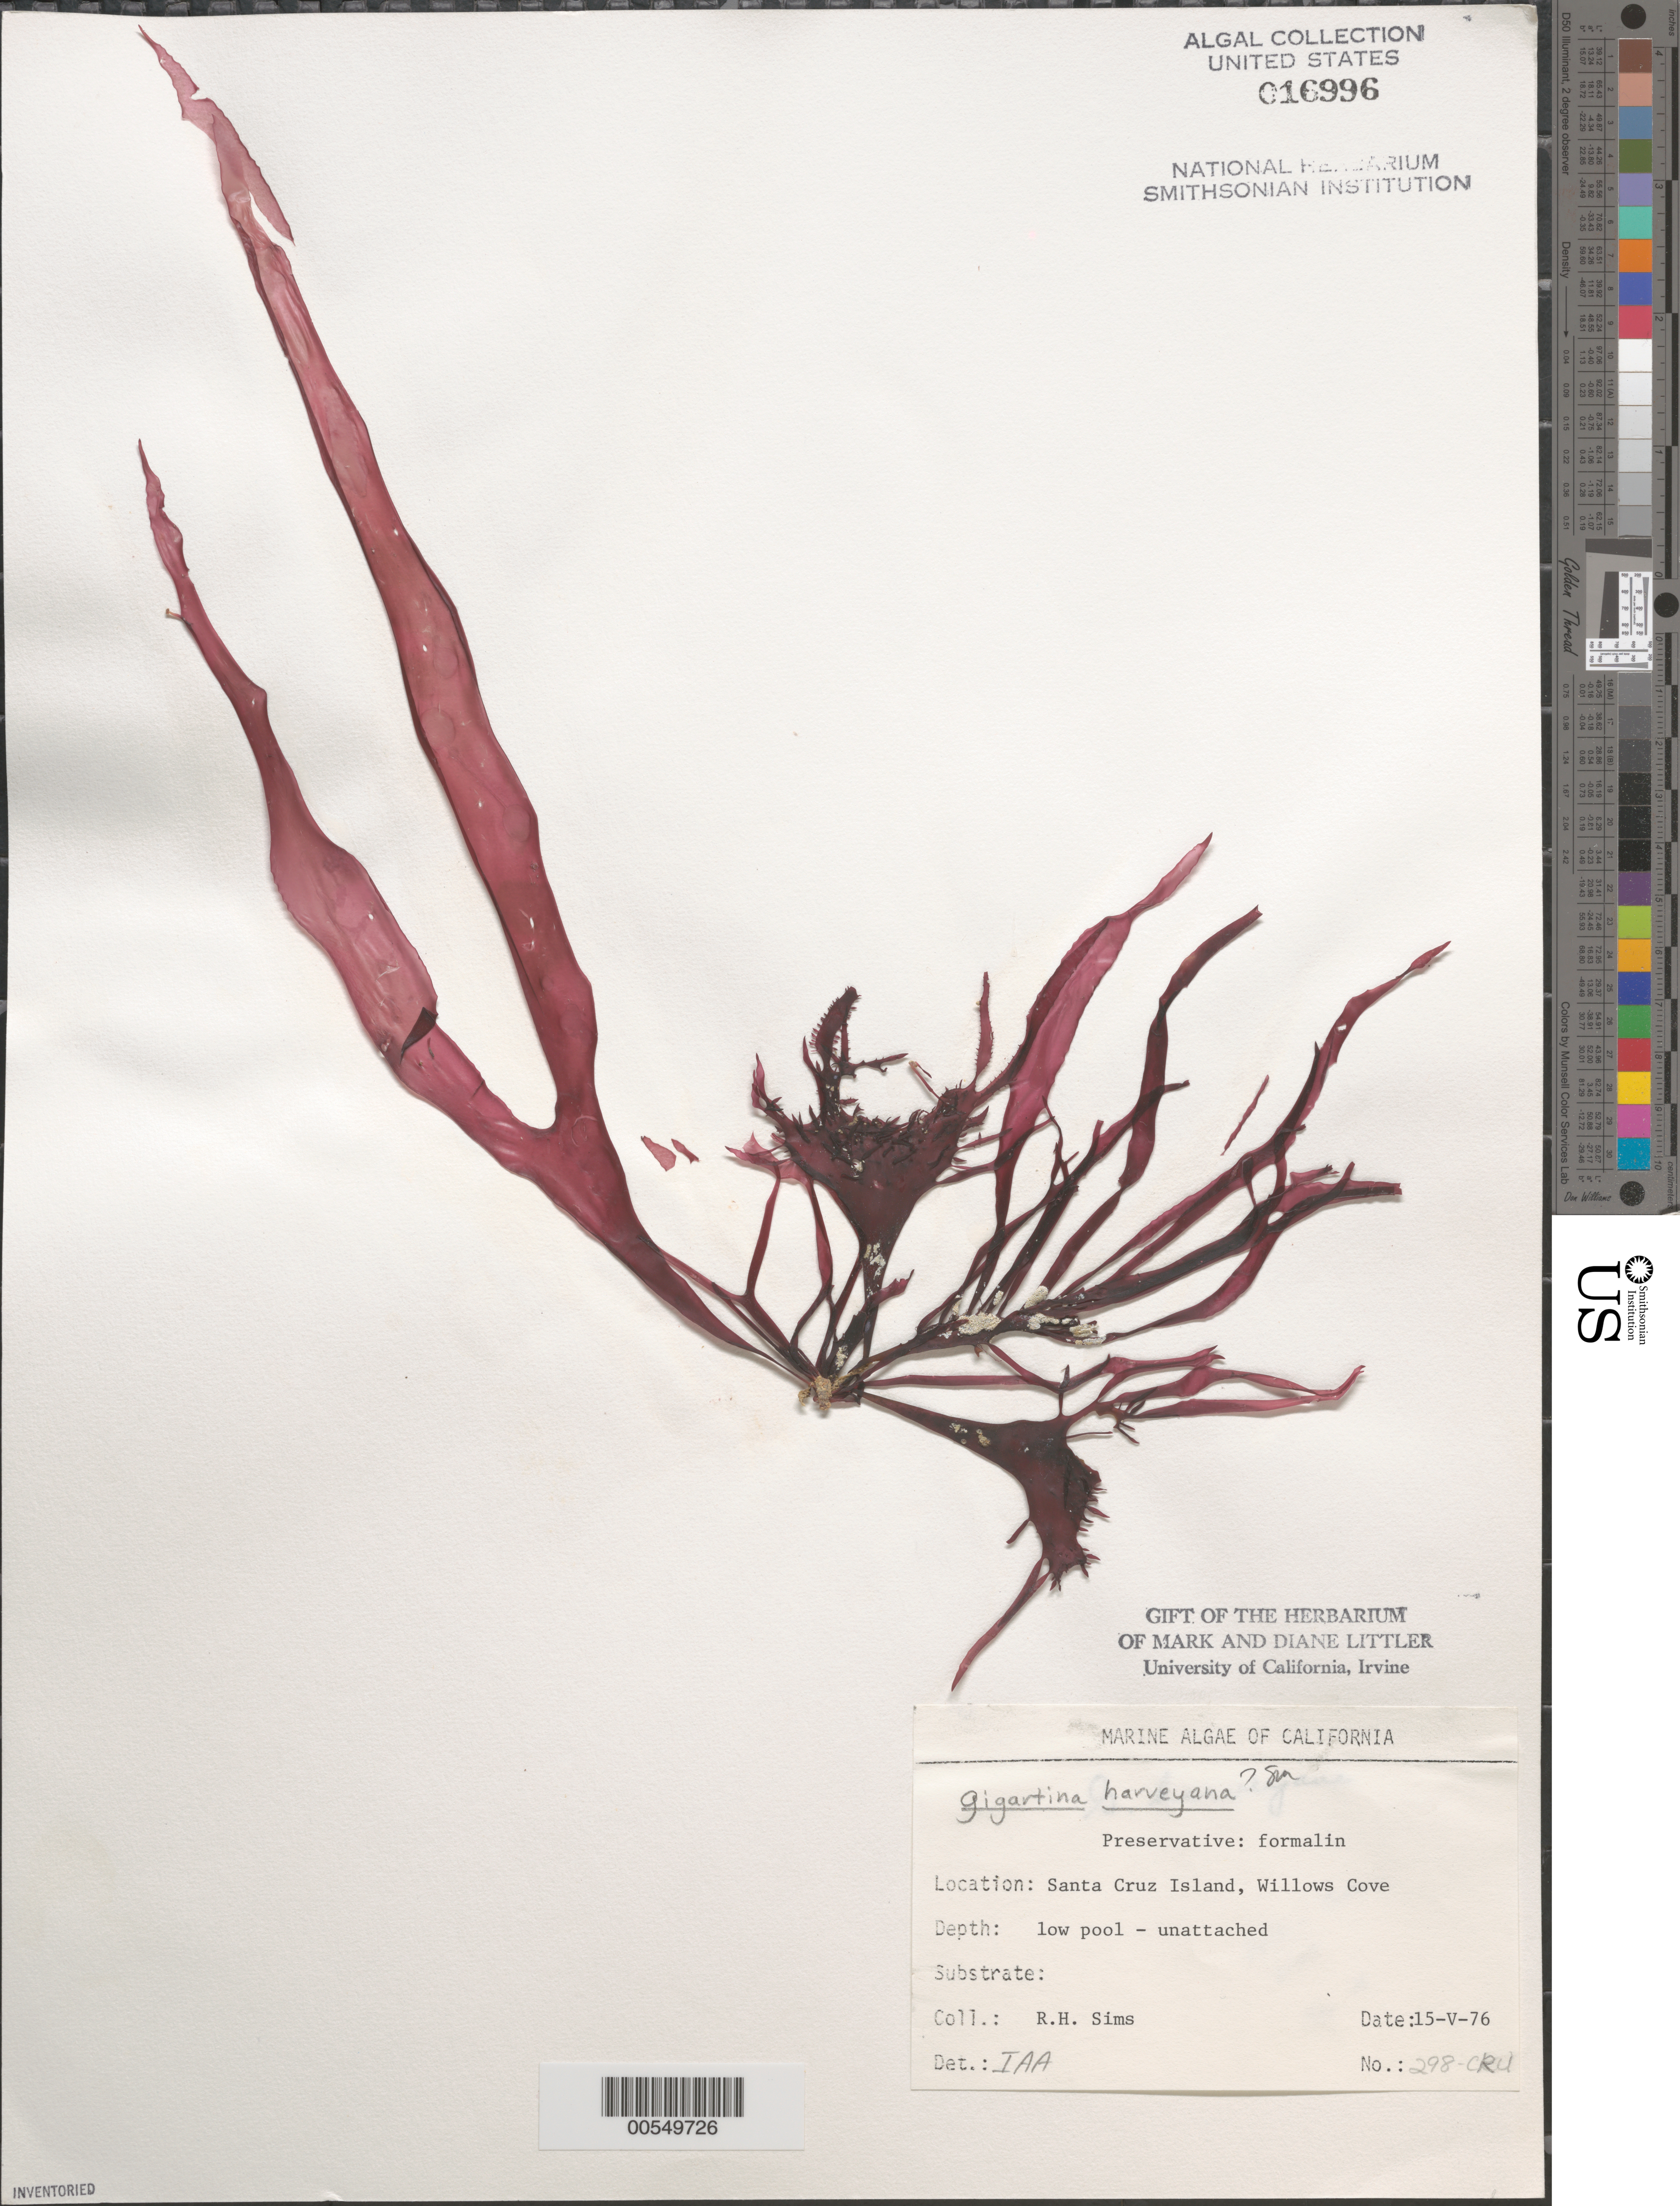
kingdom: Plantae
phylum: Rhodophyta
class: Florideophyceae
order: Gigartinales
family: Gigartinaceae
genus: Chondracanthus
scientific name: Chondracanthus harveyanus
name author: (Kütz.) Guiry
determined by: Algae name updating Project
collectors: R. H. Sims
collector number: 298-cru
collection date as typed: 15 May 1976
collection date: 1976-05-15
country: United States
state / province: California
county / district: Santa Barbara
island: Santa Cruz Island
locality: Willows Cove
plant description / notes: BLM-SOCALBIGHT Rocky Intertidal Survey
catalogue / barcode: US 16996